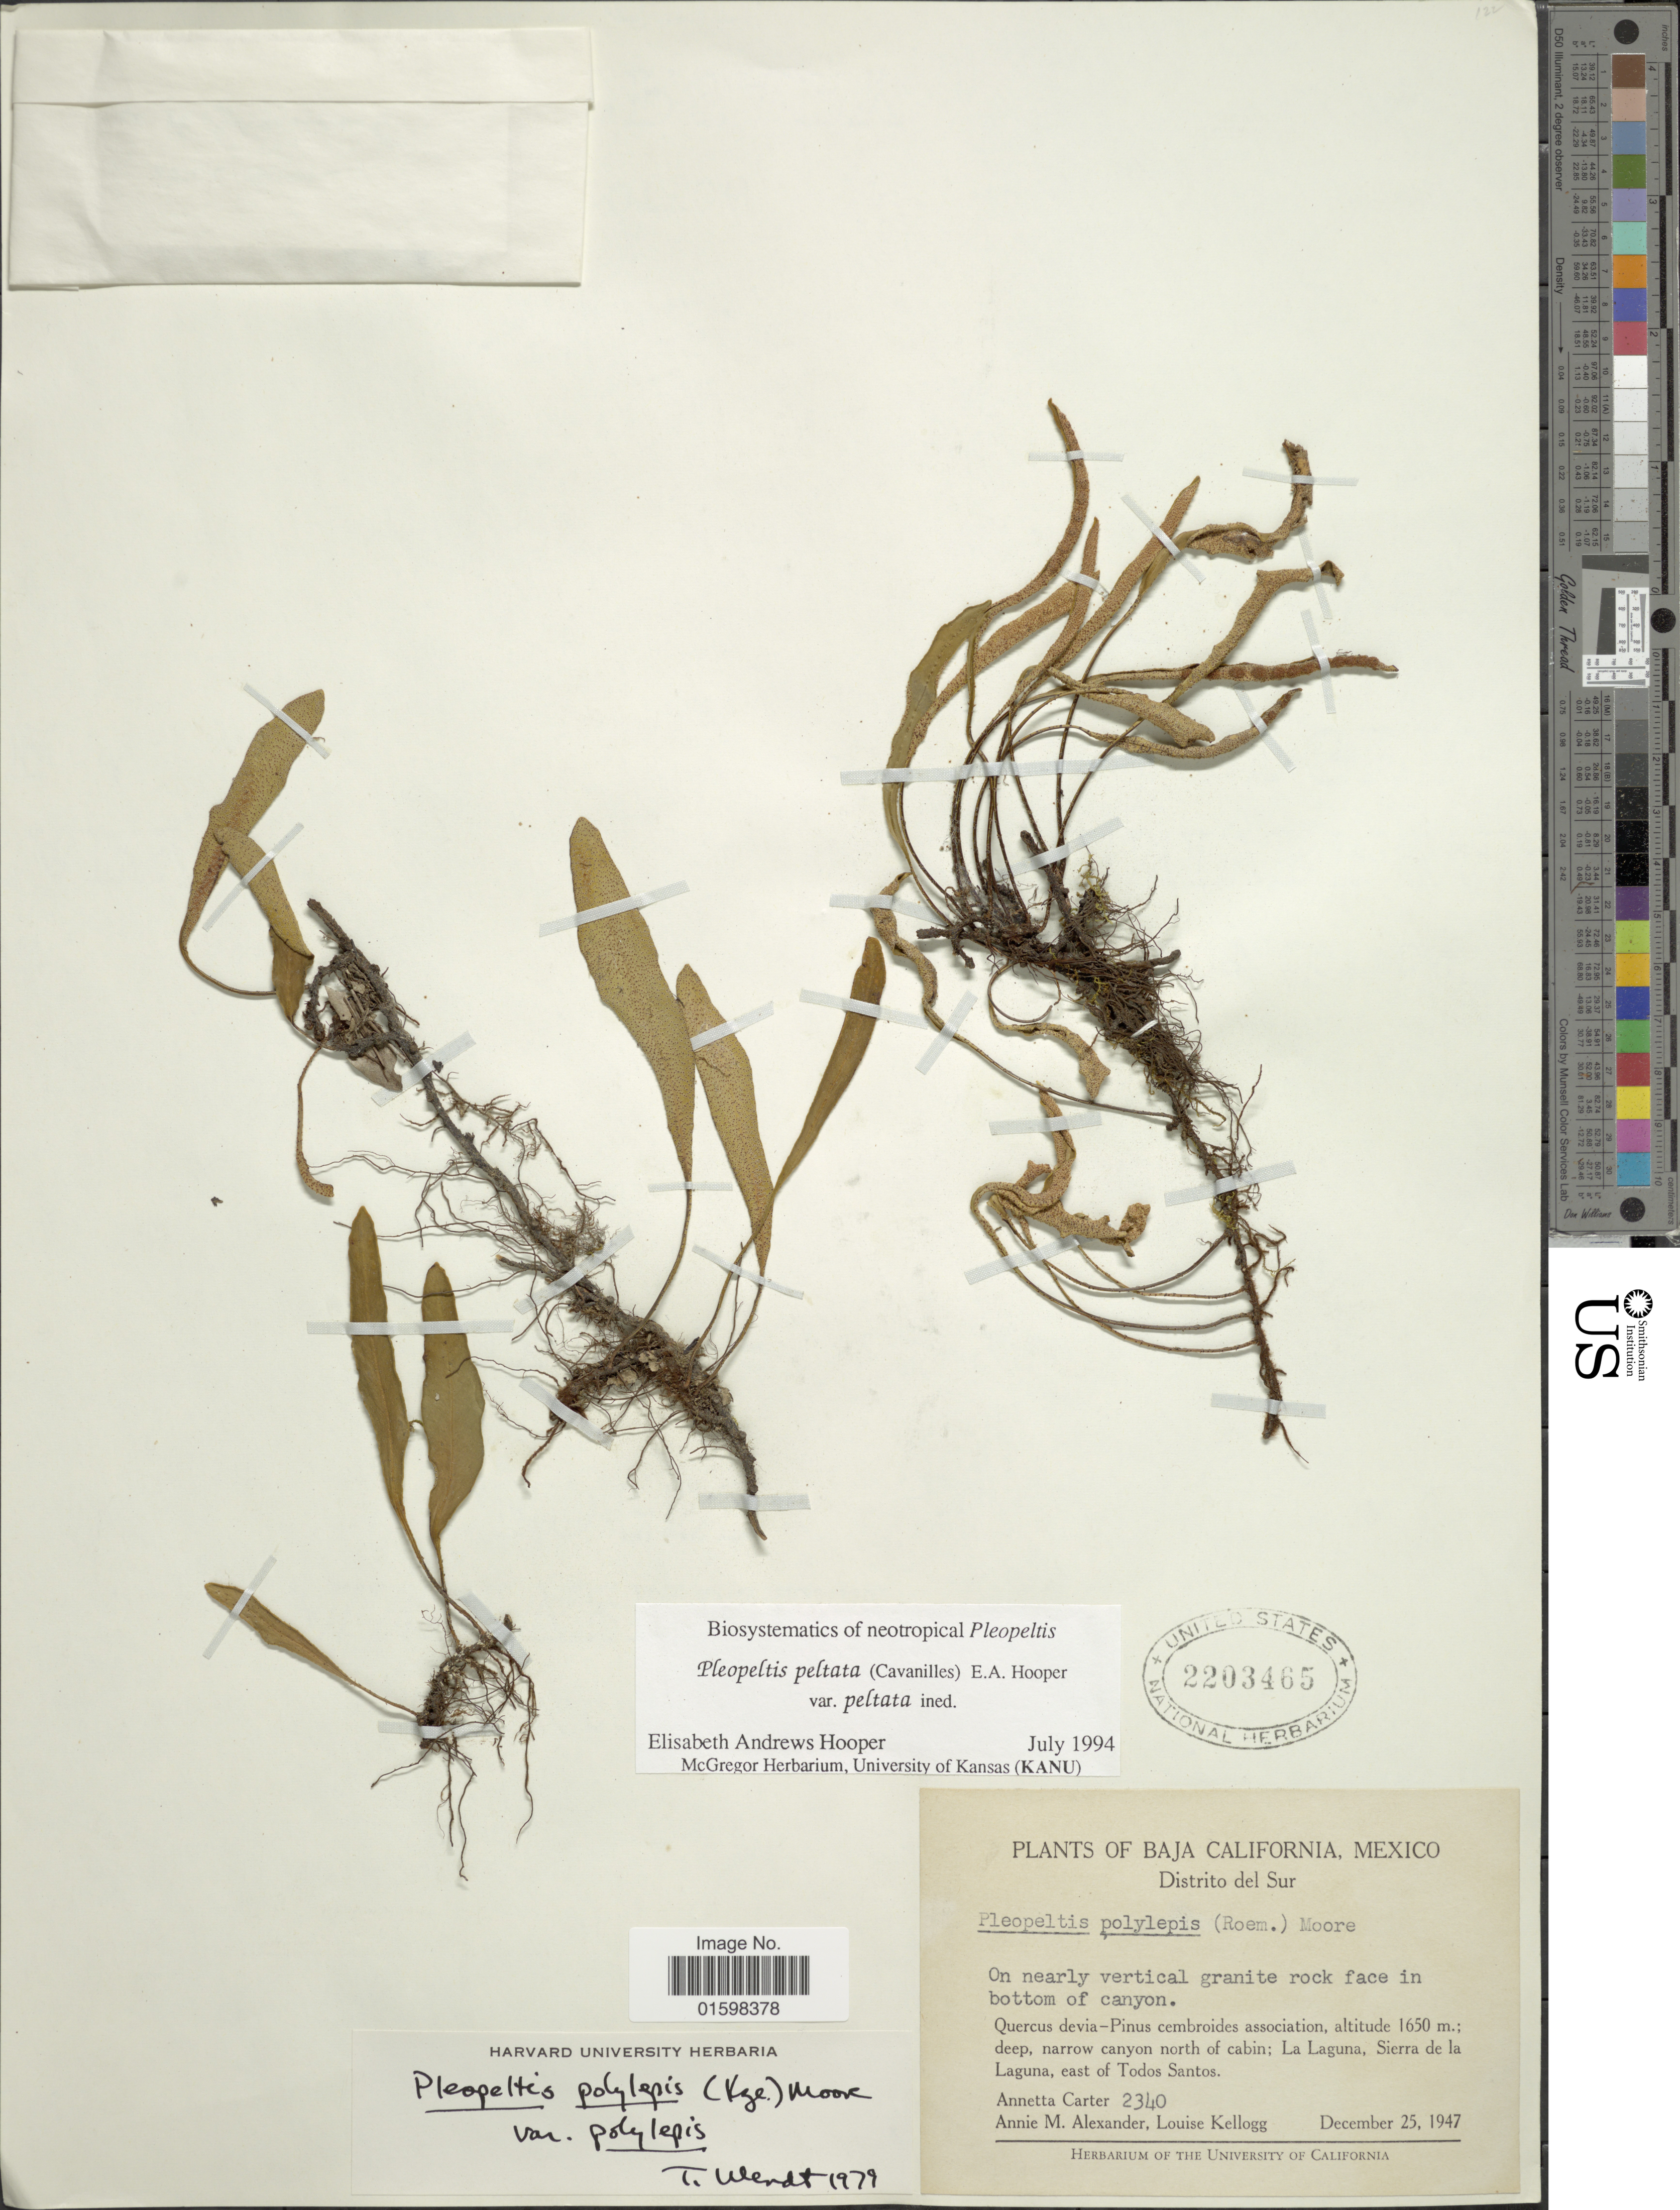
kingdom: Plantae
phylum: Tracheophyta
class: Polypodiopsida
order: Polypodiales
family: Polypodiaceae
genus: Pleopeltis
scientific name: Pleopeltis polylepis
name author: (Roem. ex Kunze) T. Moore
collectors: A. Carter, A. M. Alexander & L. Kellogg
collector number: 2340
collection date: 1947-12-25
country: Mexico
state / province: Baja California Sur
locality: Distrito del Sur, narrow canyon north cabin, La Laguna, Sierra de la Laguna, east of Todos Santos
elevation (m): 1650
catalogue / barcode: US 2203465